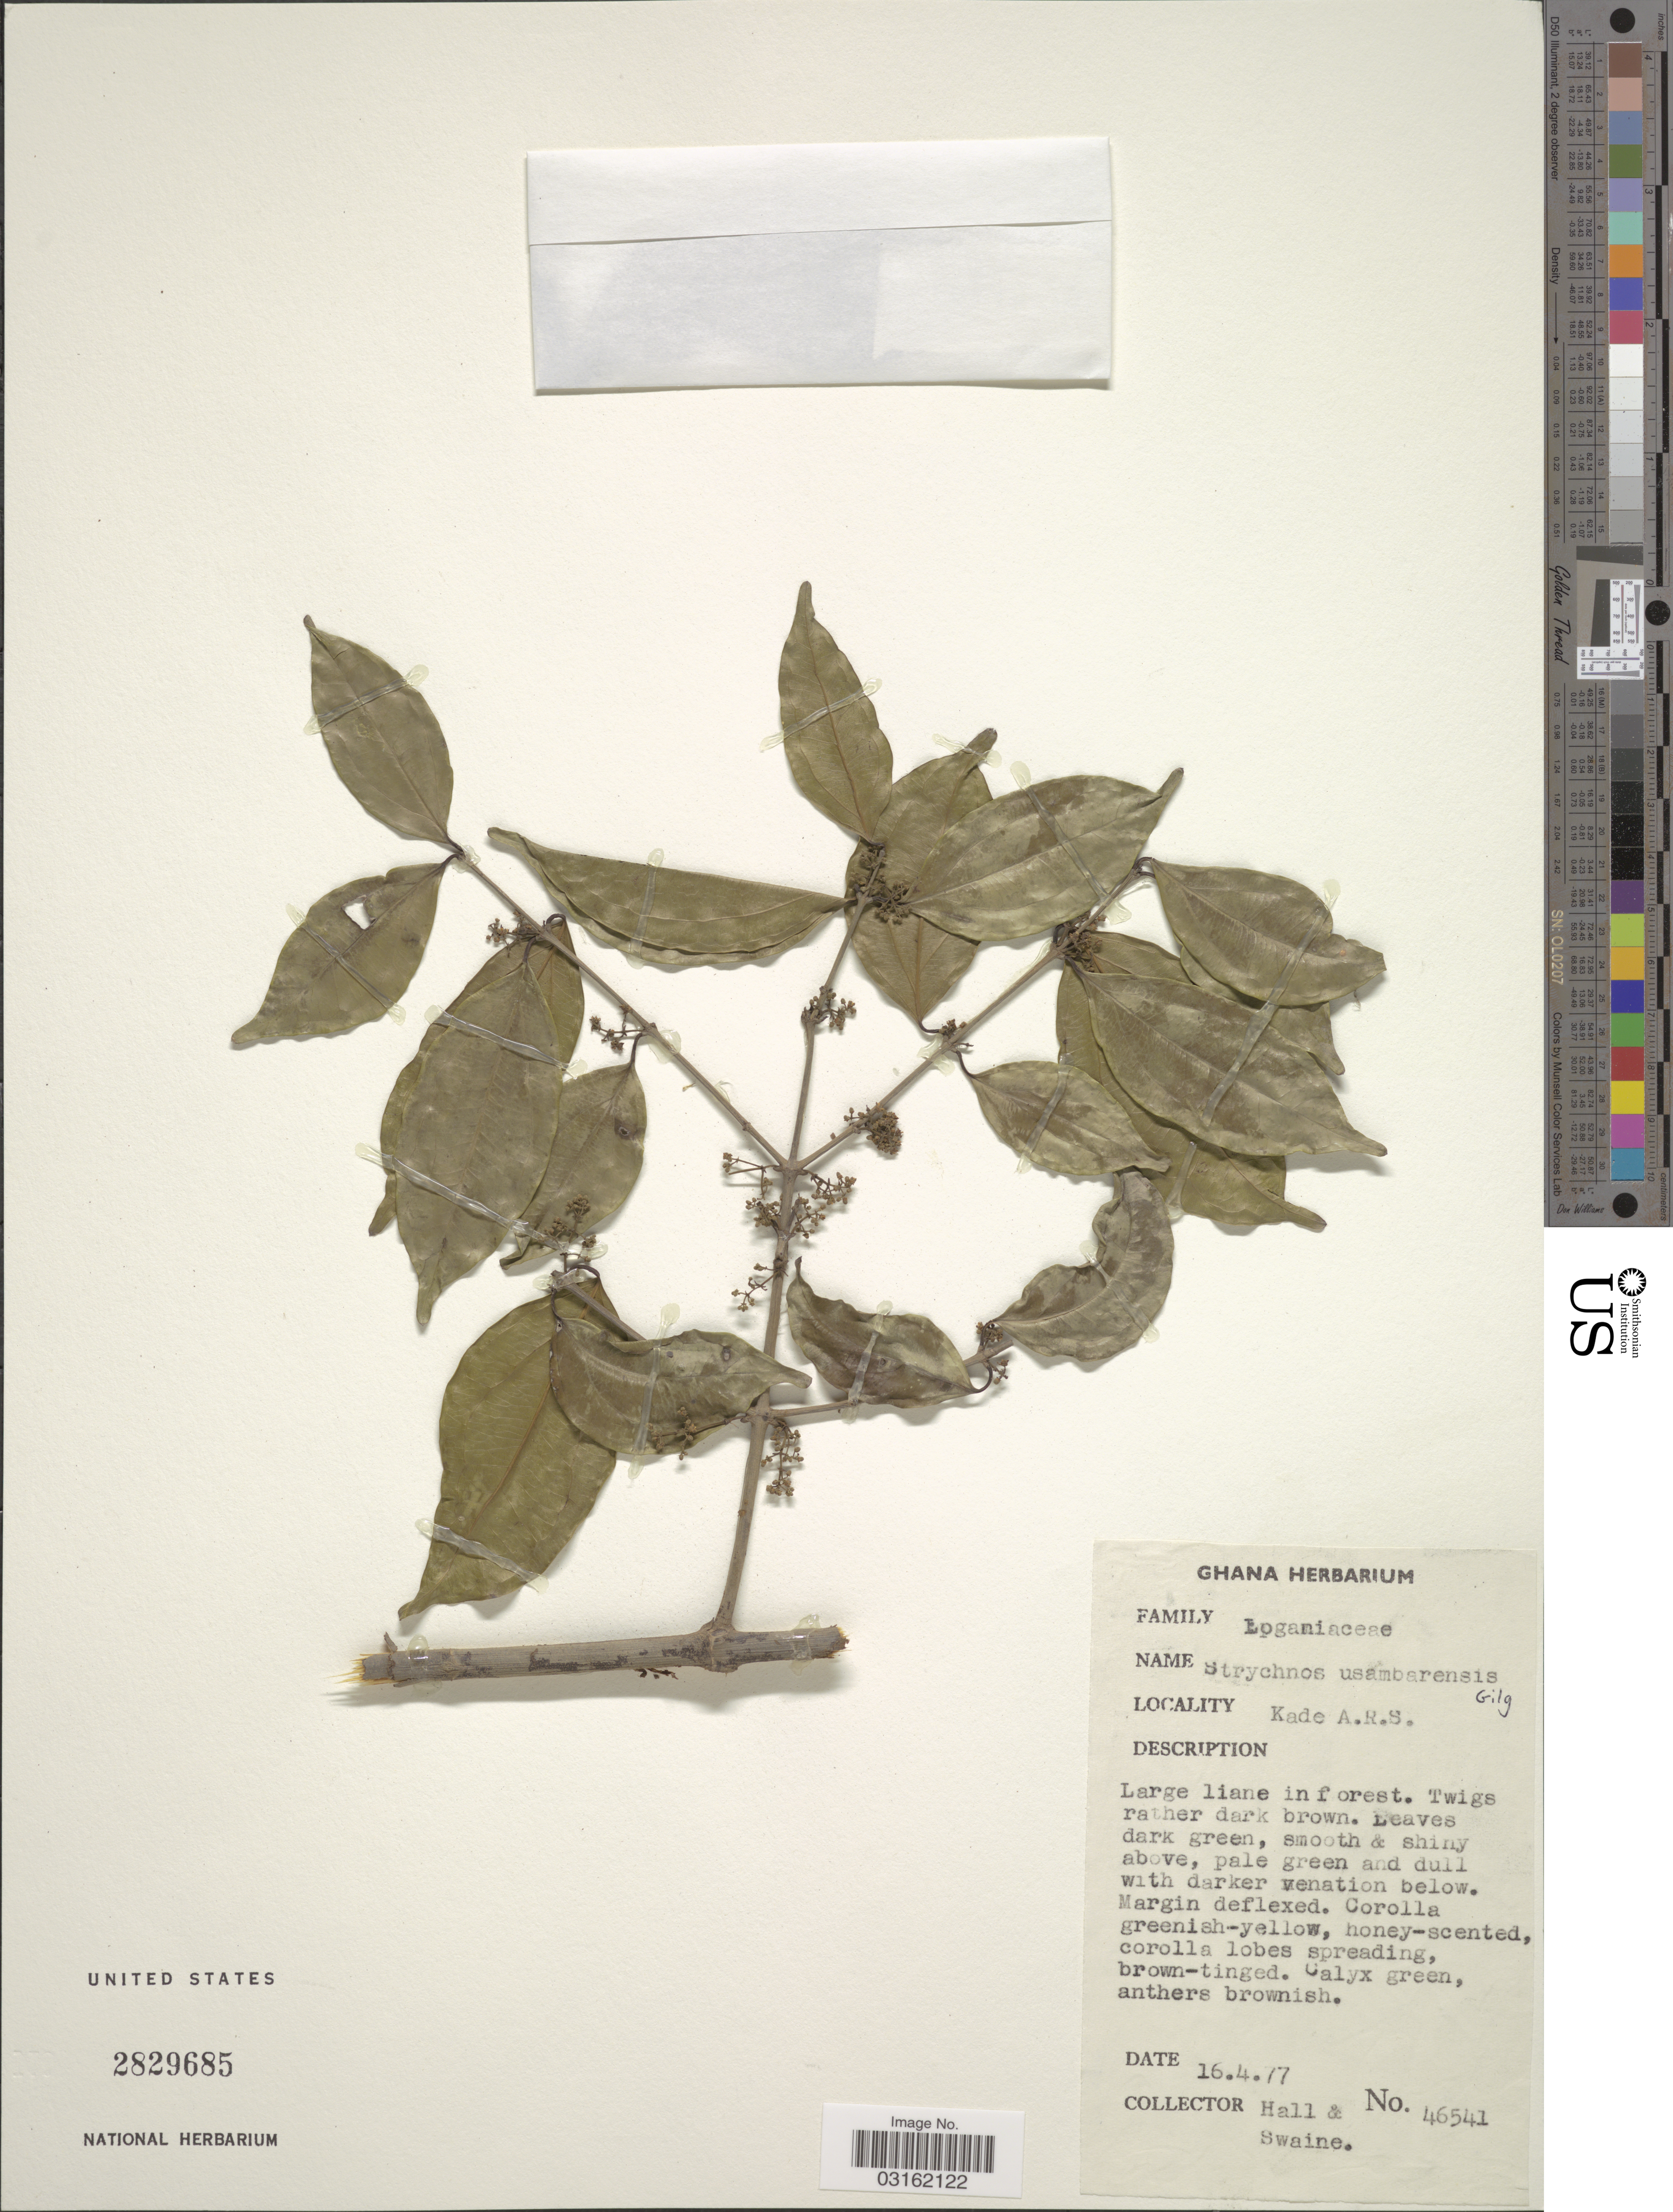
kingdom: Plantae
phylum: Tracheophyta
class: Magnoliopsida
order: Gentianales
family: Loganiaceae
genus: Strychnos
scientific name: Strychnos usambarensis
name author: Gilg ex Engl.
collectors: -- Hall & M. Swaine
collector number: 46541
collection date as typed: Transcribed d/m/y: 16/4/77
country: Ghana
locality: Kade A.R.S.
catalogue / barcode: US 2829685